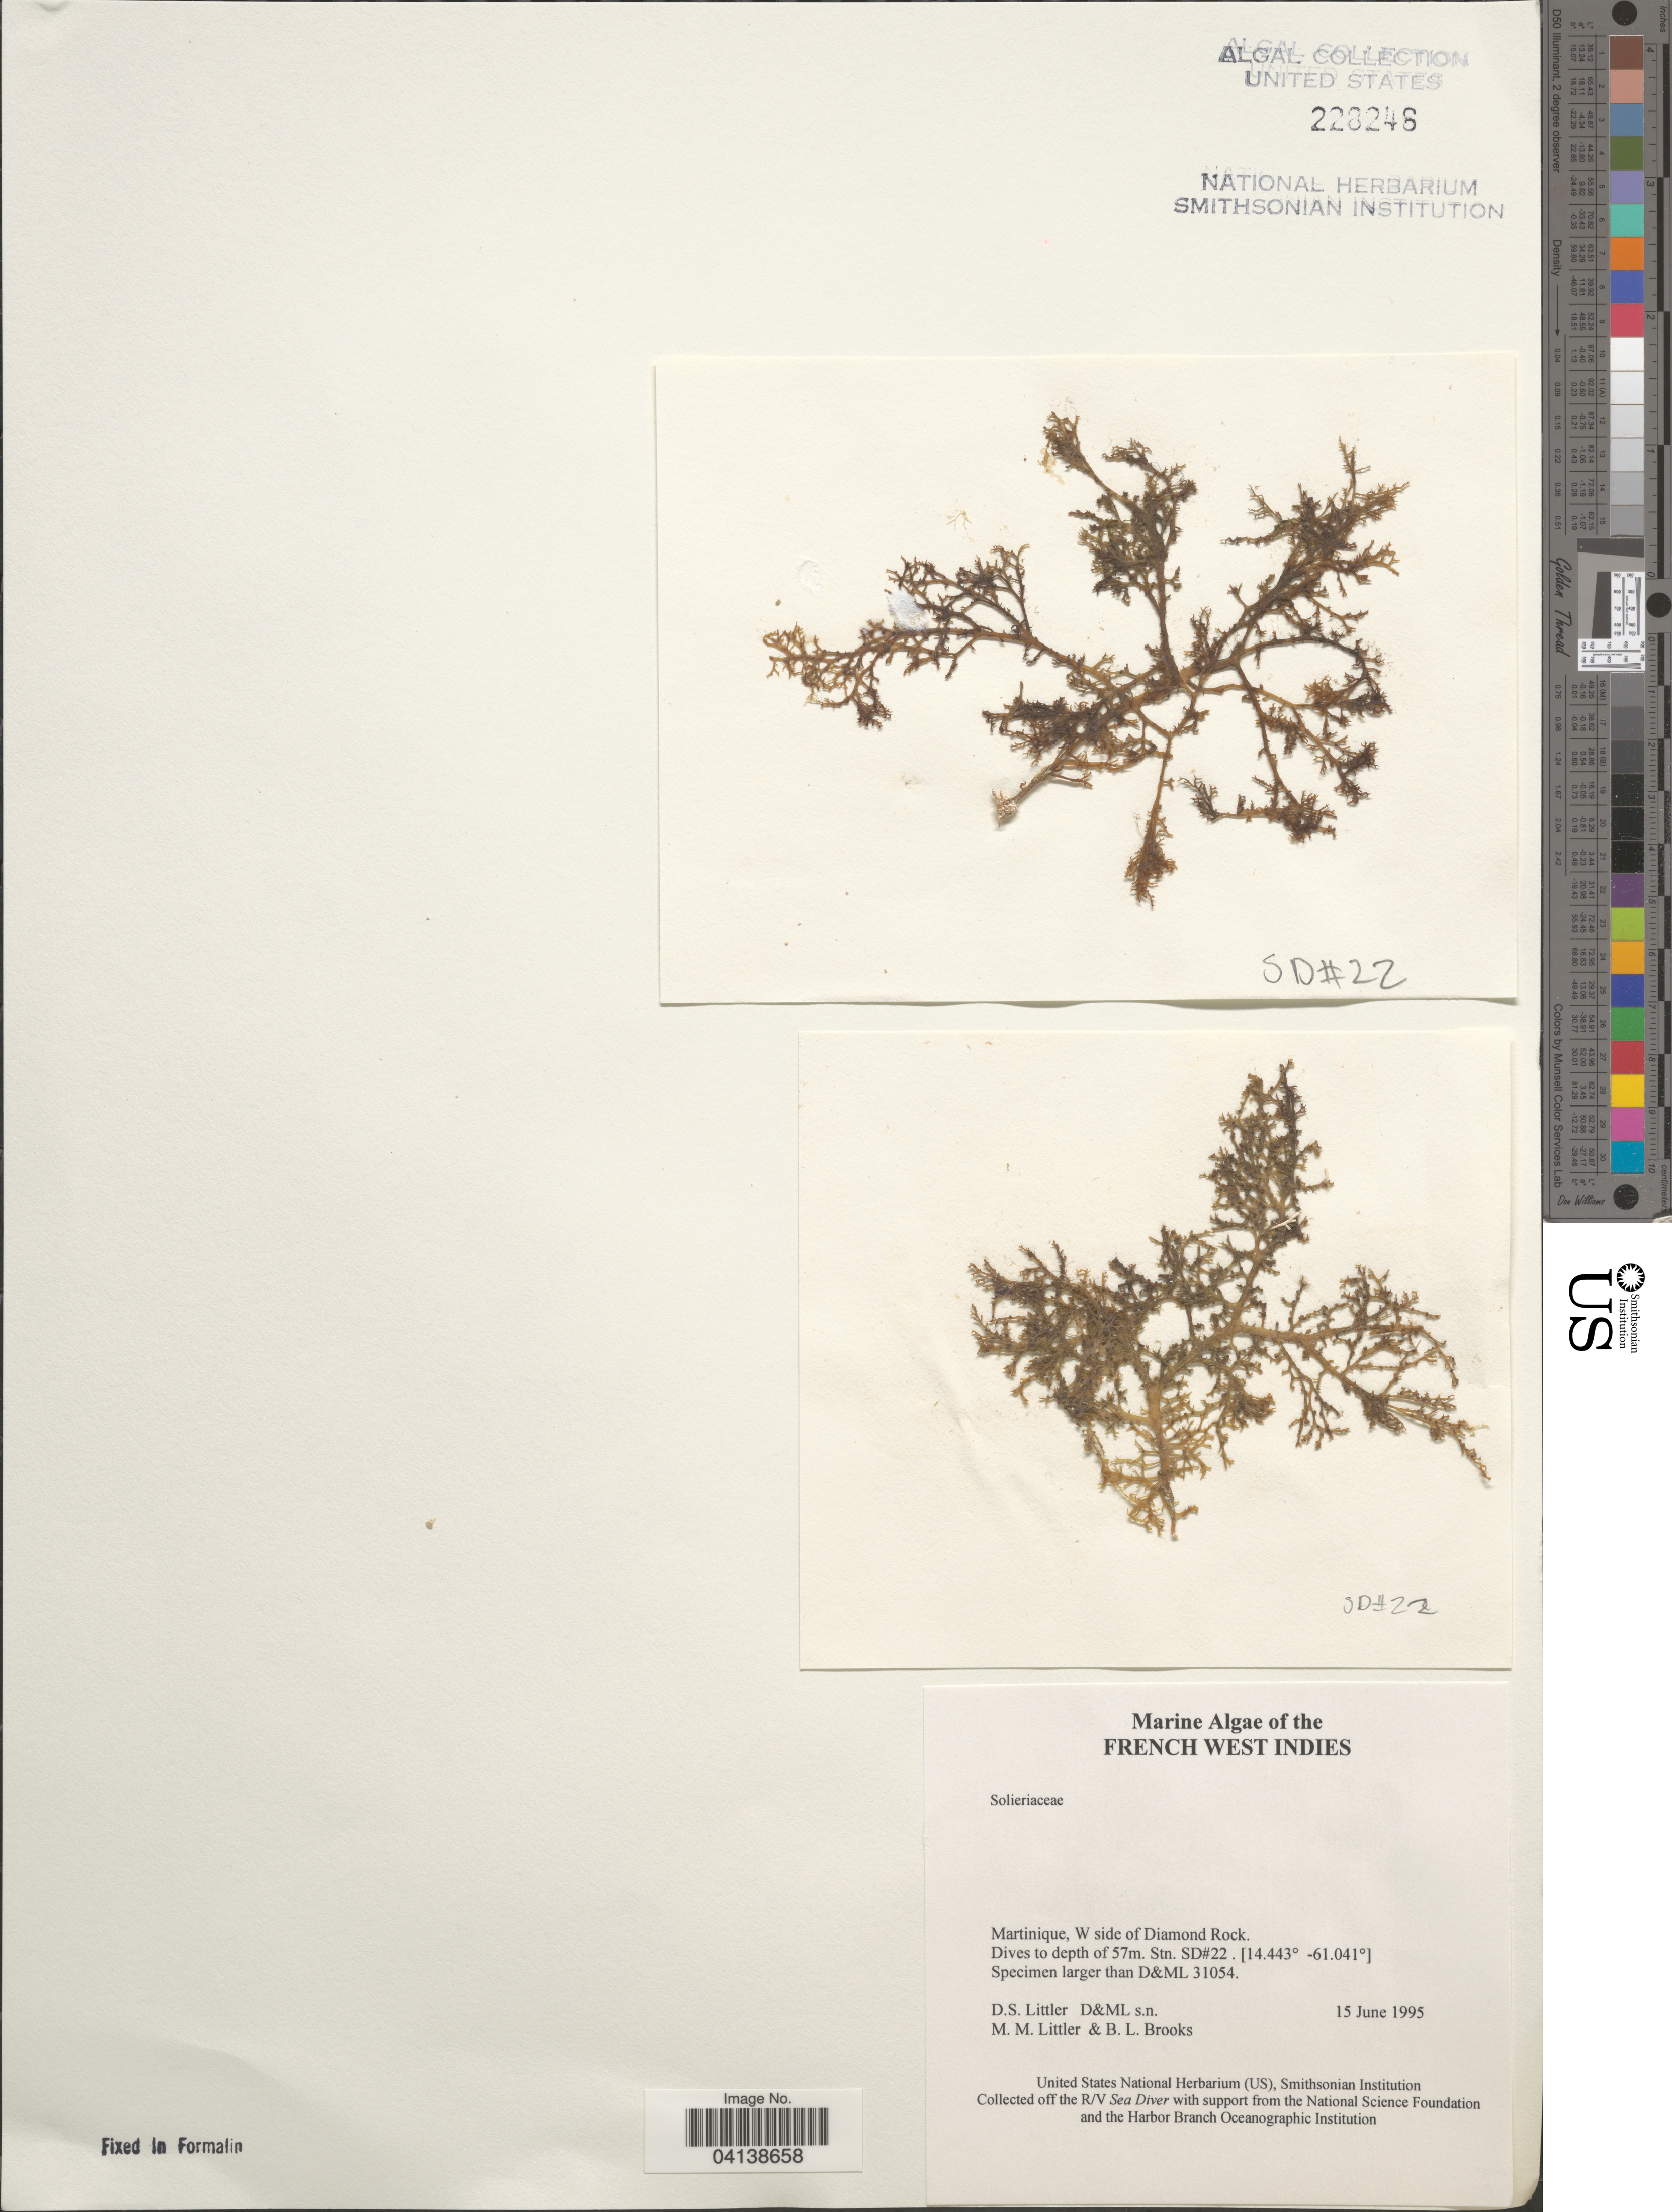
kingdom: Plantae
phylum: Rhodophyta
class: Florideophyceae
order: Gigartinales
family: Solieriaceae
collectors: D. S. Littler & B. Brooks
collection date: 1995-06-15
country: Martinique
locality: French West Indies. W side of Diamond Rock. Stn. SD#22.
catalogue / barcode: US 228246